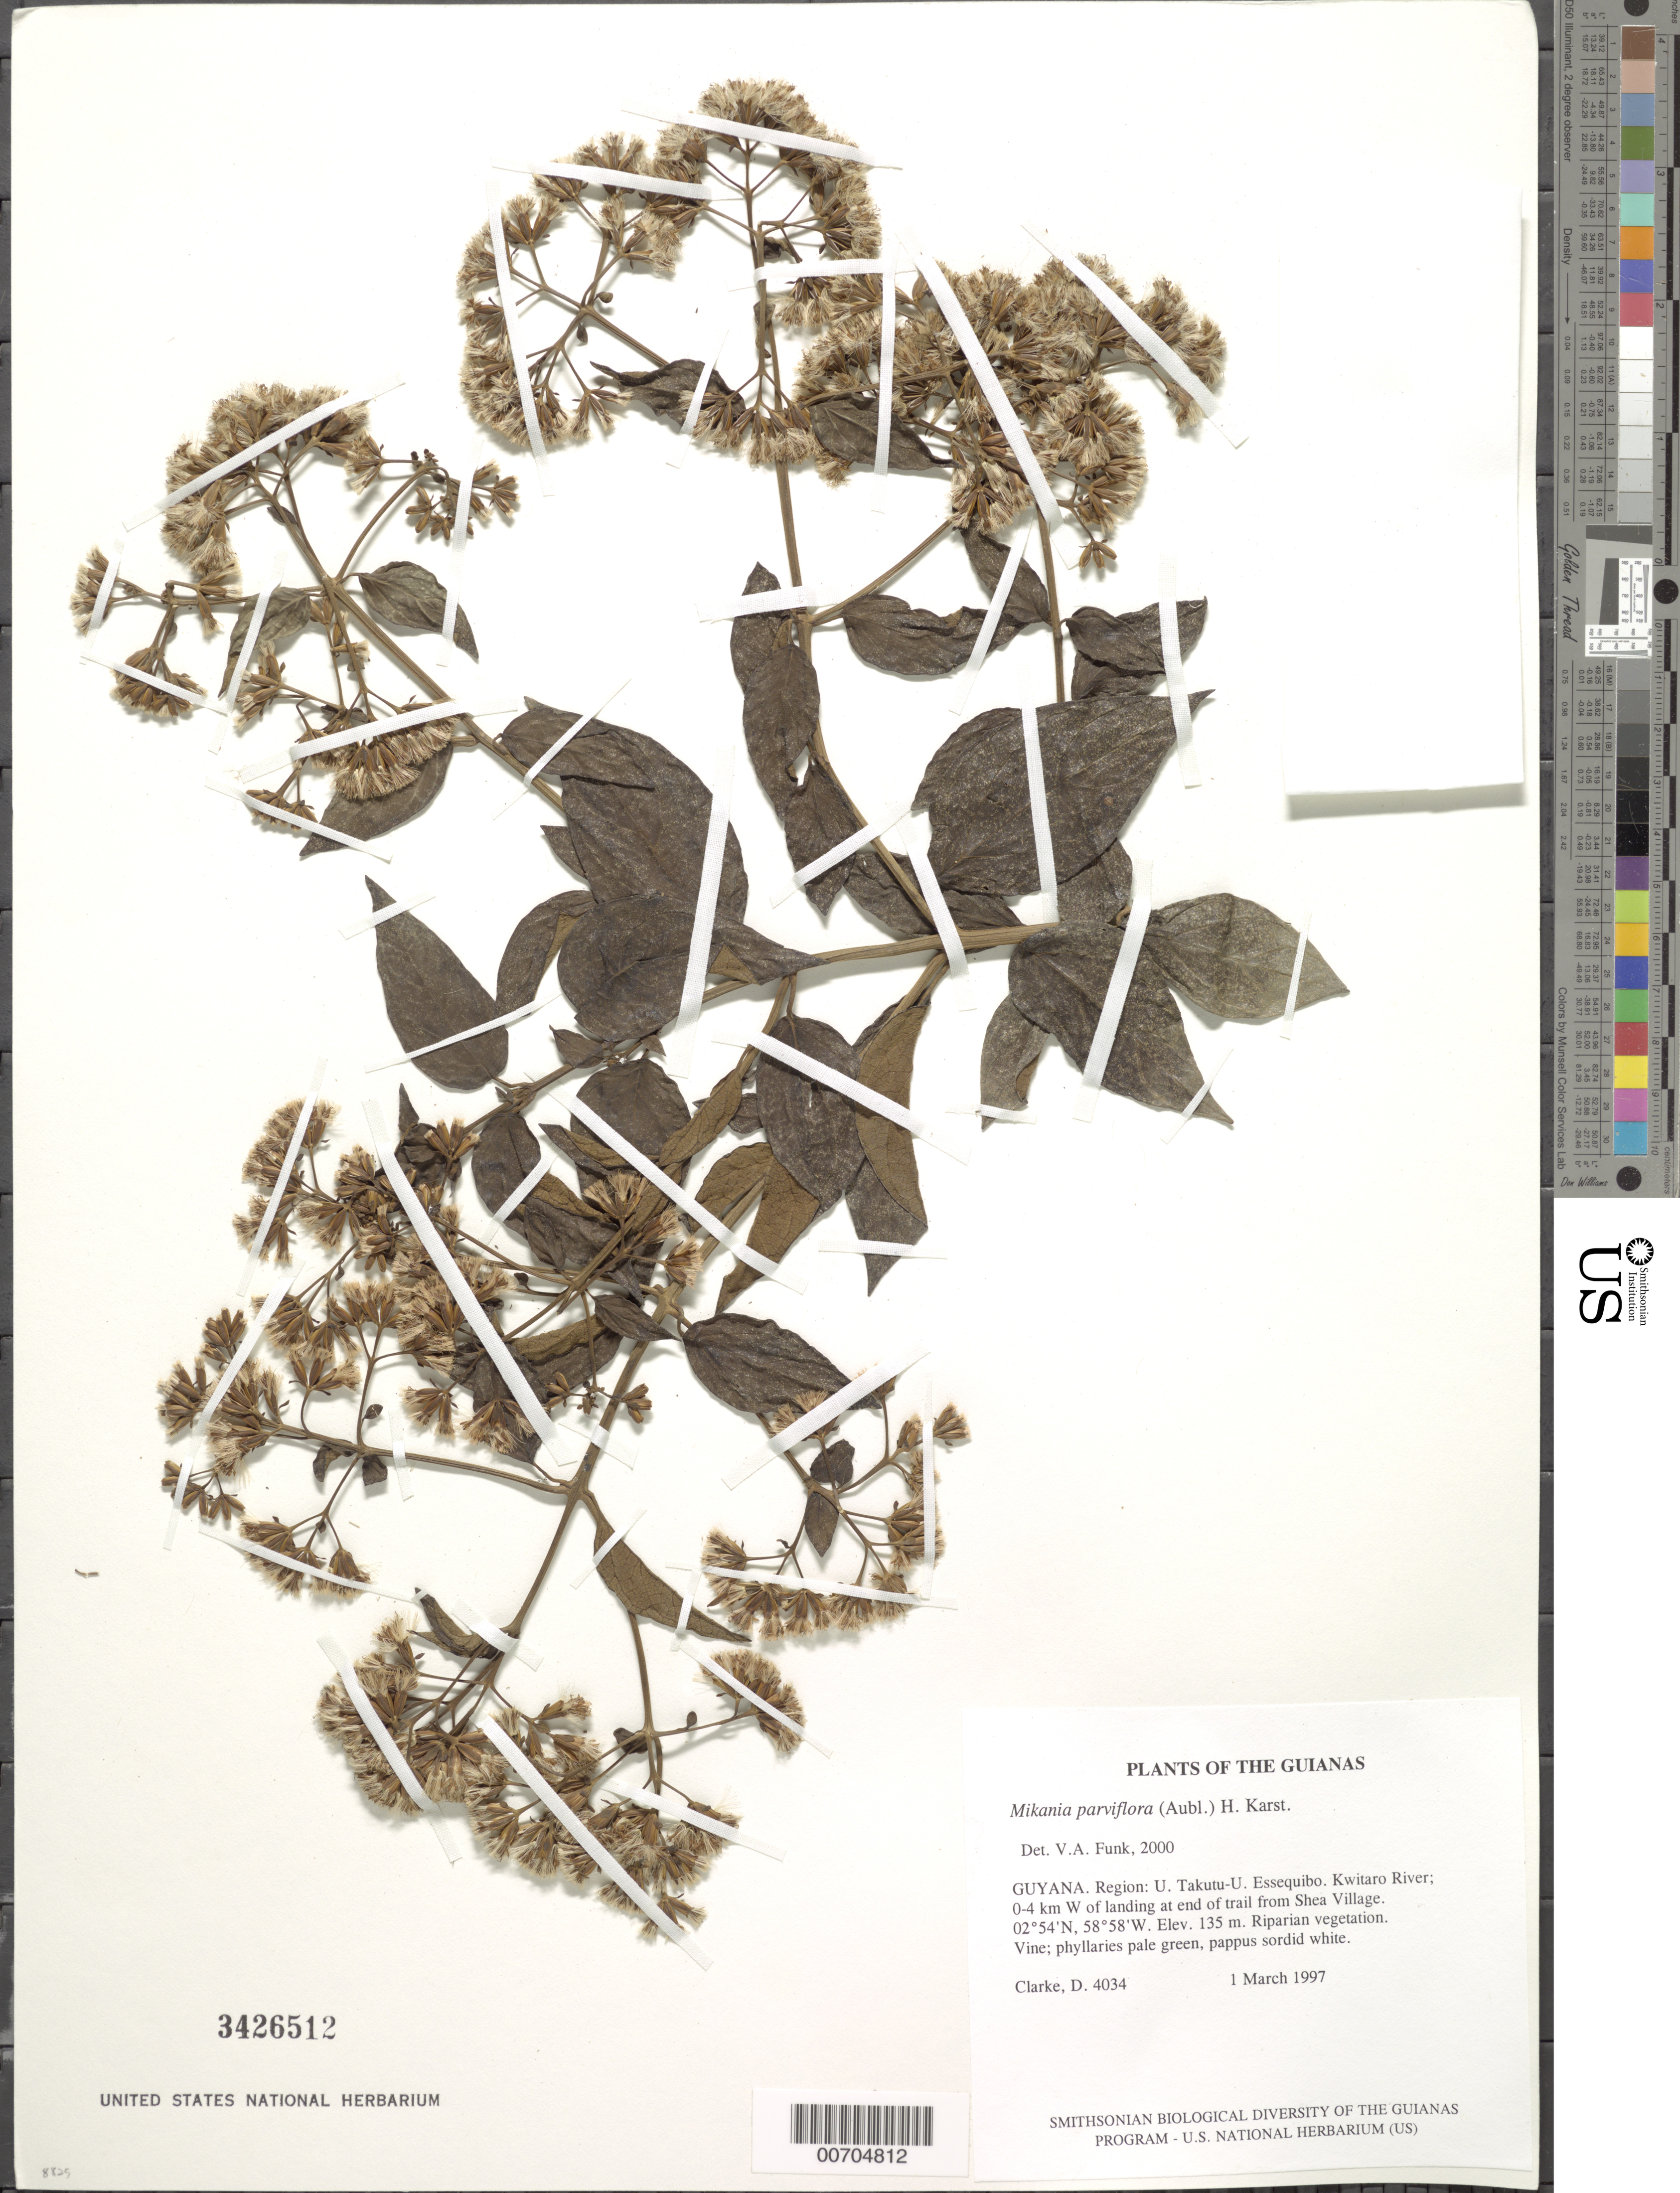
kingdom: Plantae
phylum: Tracheophyta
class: Magnoliopsida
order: Asterales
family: Asteraceae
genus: Mikania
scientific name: Mikania parviflora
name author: (Aubl.) H. Karst.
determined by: Funk, Vicki A., (BOT), Smithsonian Institution - National Museum of Natural History (UNITED STATES)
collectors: H. D. Clarke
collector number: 4034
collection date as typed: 1 March 1997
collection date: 1997-03-01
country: Guyana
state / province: U. Takutu-U. Essequibo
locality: Kwitaro River; 0-4 km W of landing at end of trail from Shea Village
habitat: Riparian vegetation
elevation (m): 135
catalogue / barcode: US 3426512